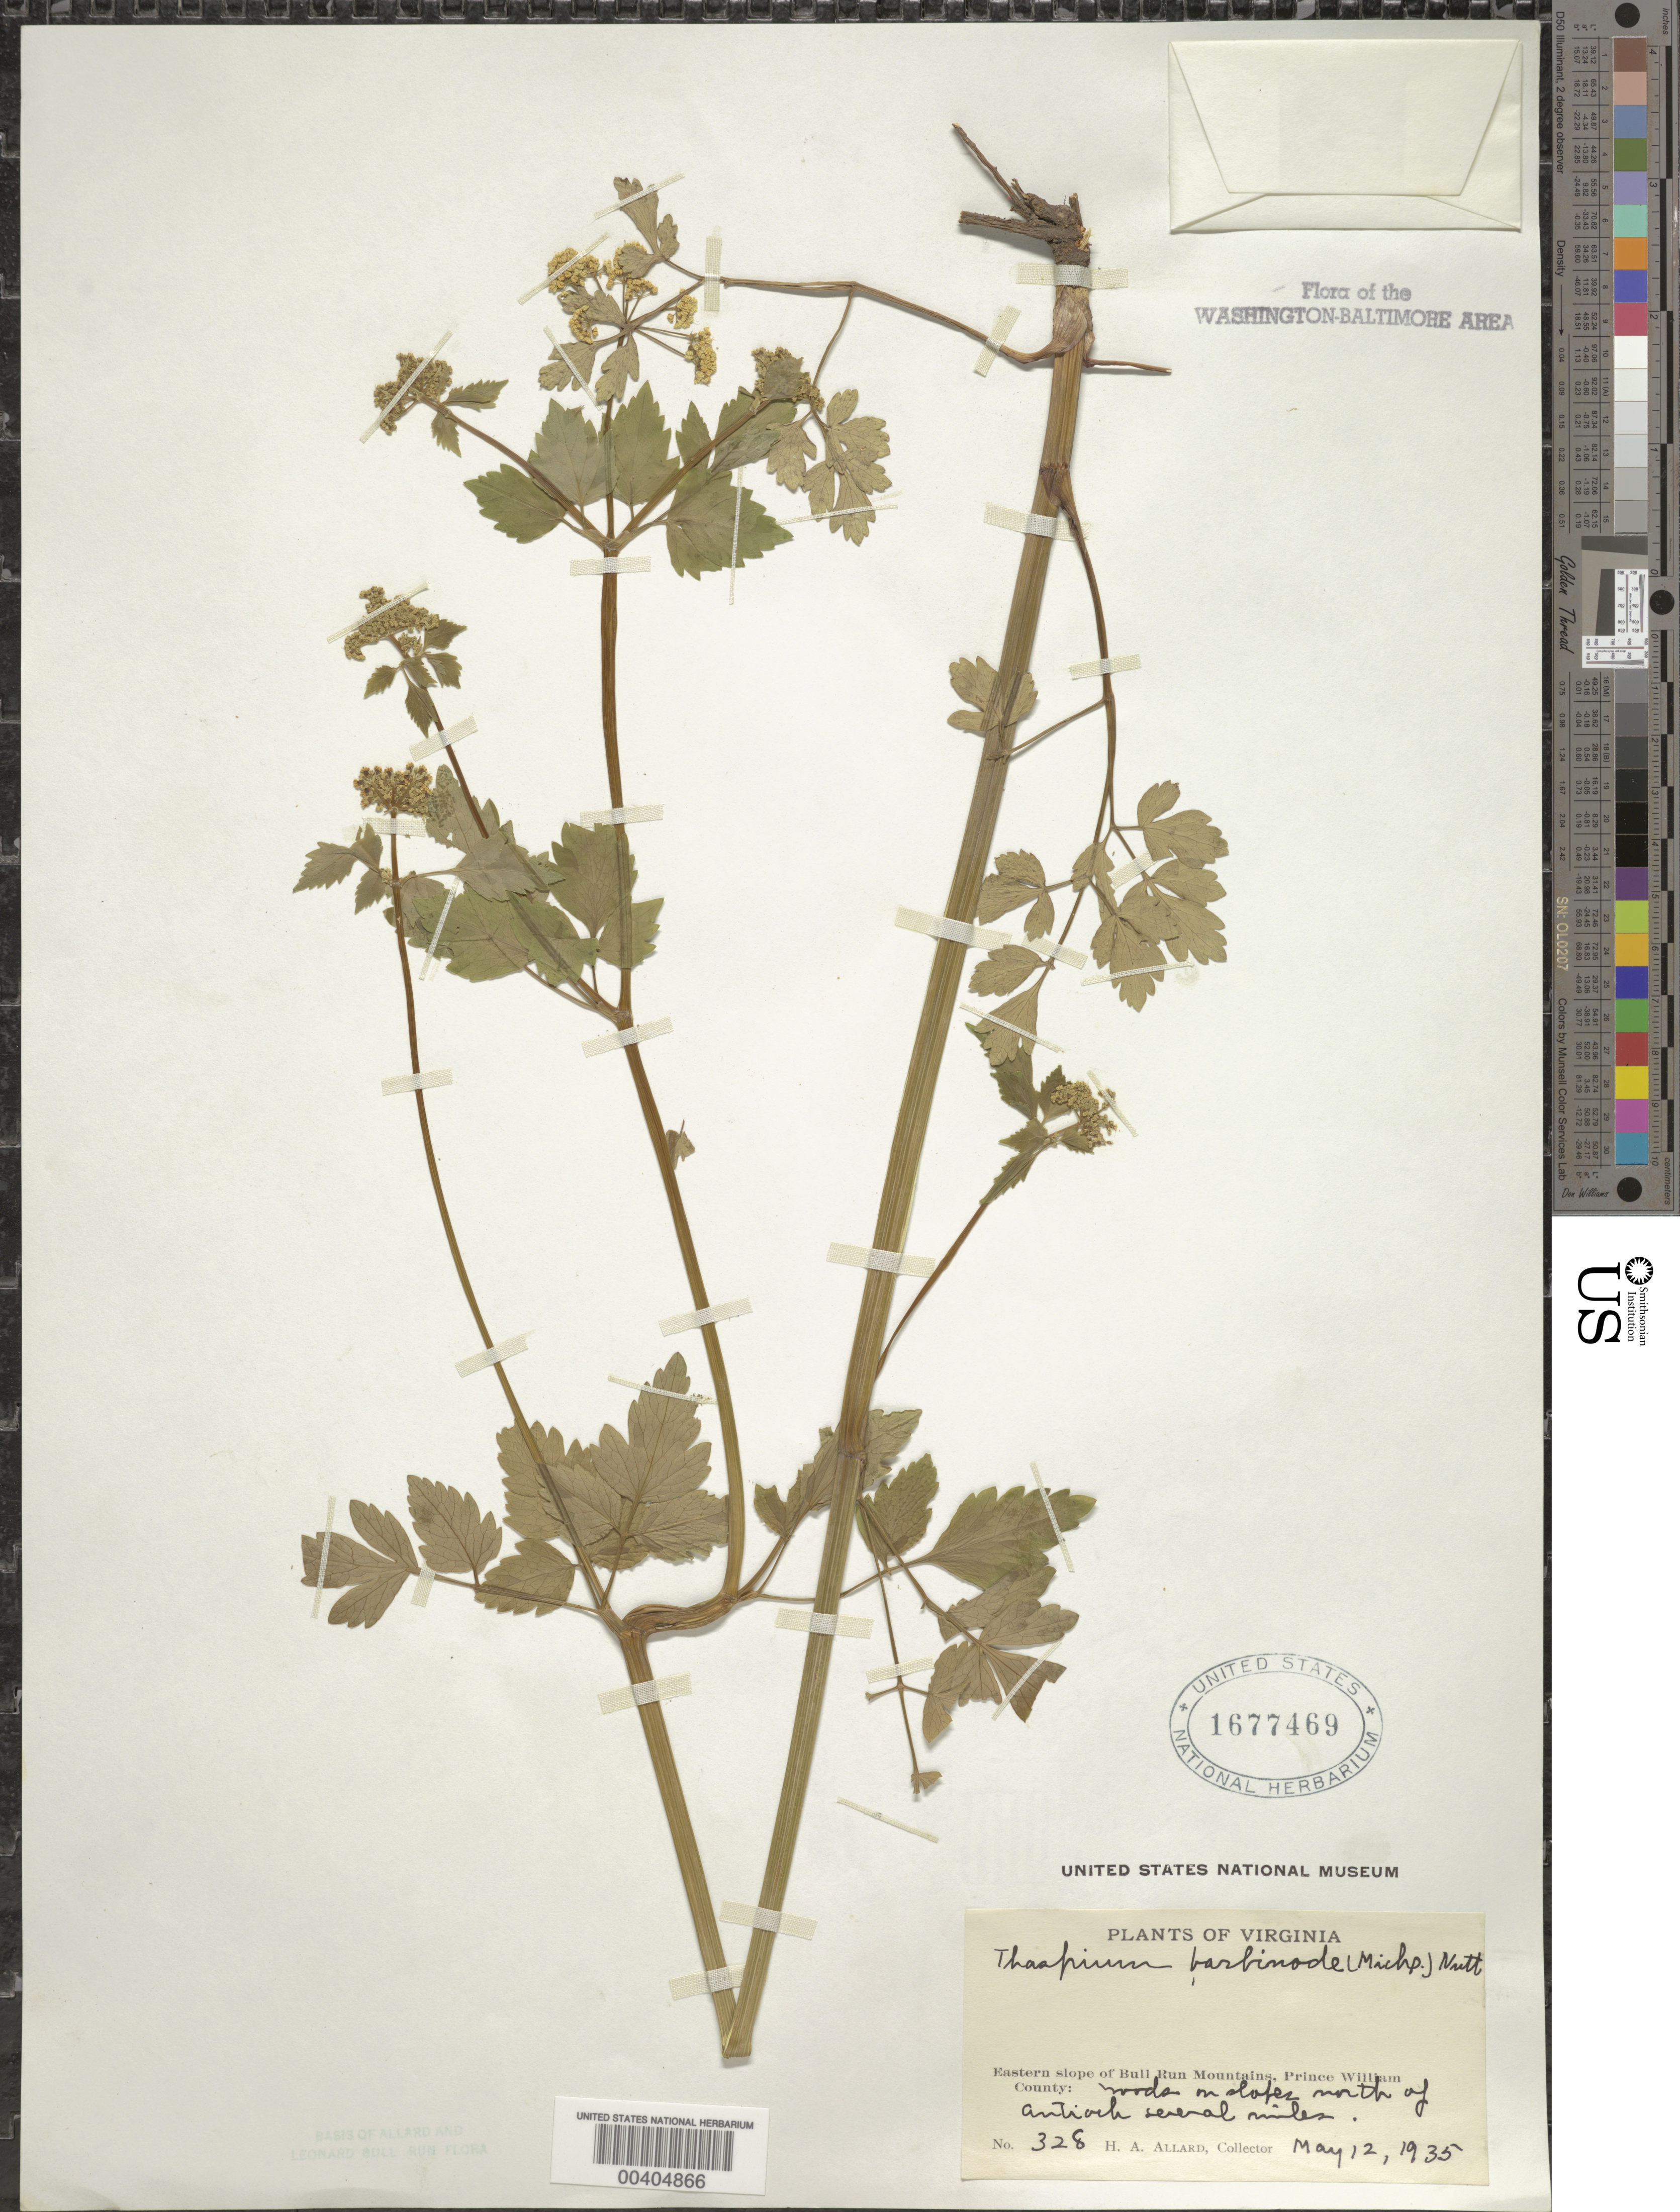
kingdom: Plantae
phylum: Tracheophyta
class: Magnoliopsida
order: Apiales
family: Apiaceae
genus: Thaspium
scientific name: Thaspium barbinode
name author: (Michx.) Nutt.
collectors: H. A. Allard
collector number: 328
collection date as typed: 12 May 1935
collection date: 1935-05-12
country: United States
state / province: Virginia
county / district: Prince William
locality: North of Antioch, eastern slope of Bull Run Mts.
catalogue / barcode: US 1677469